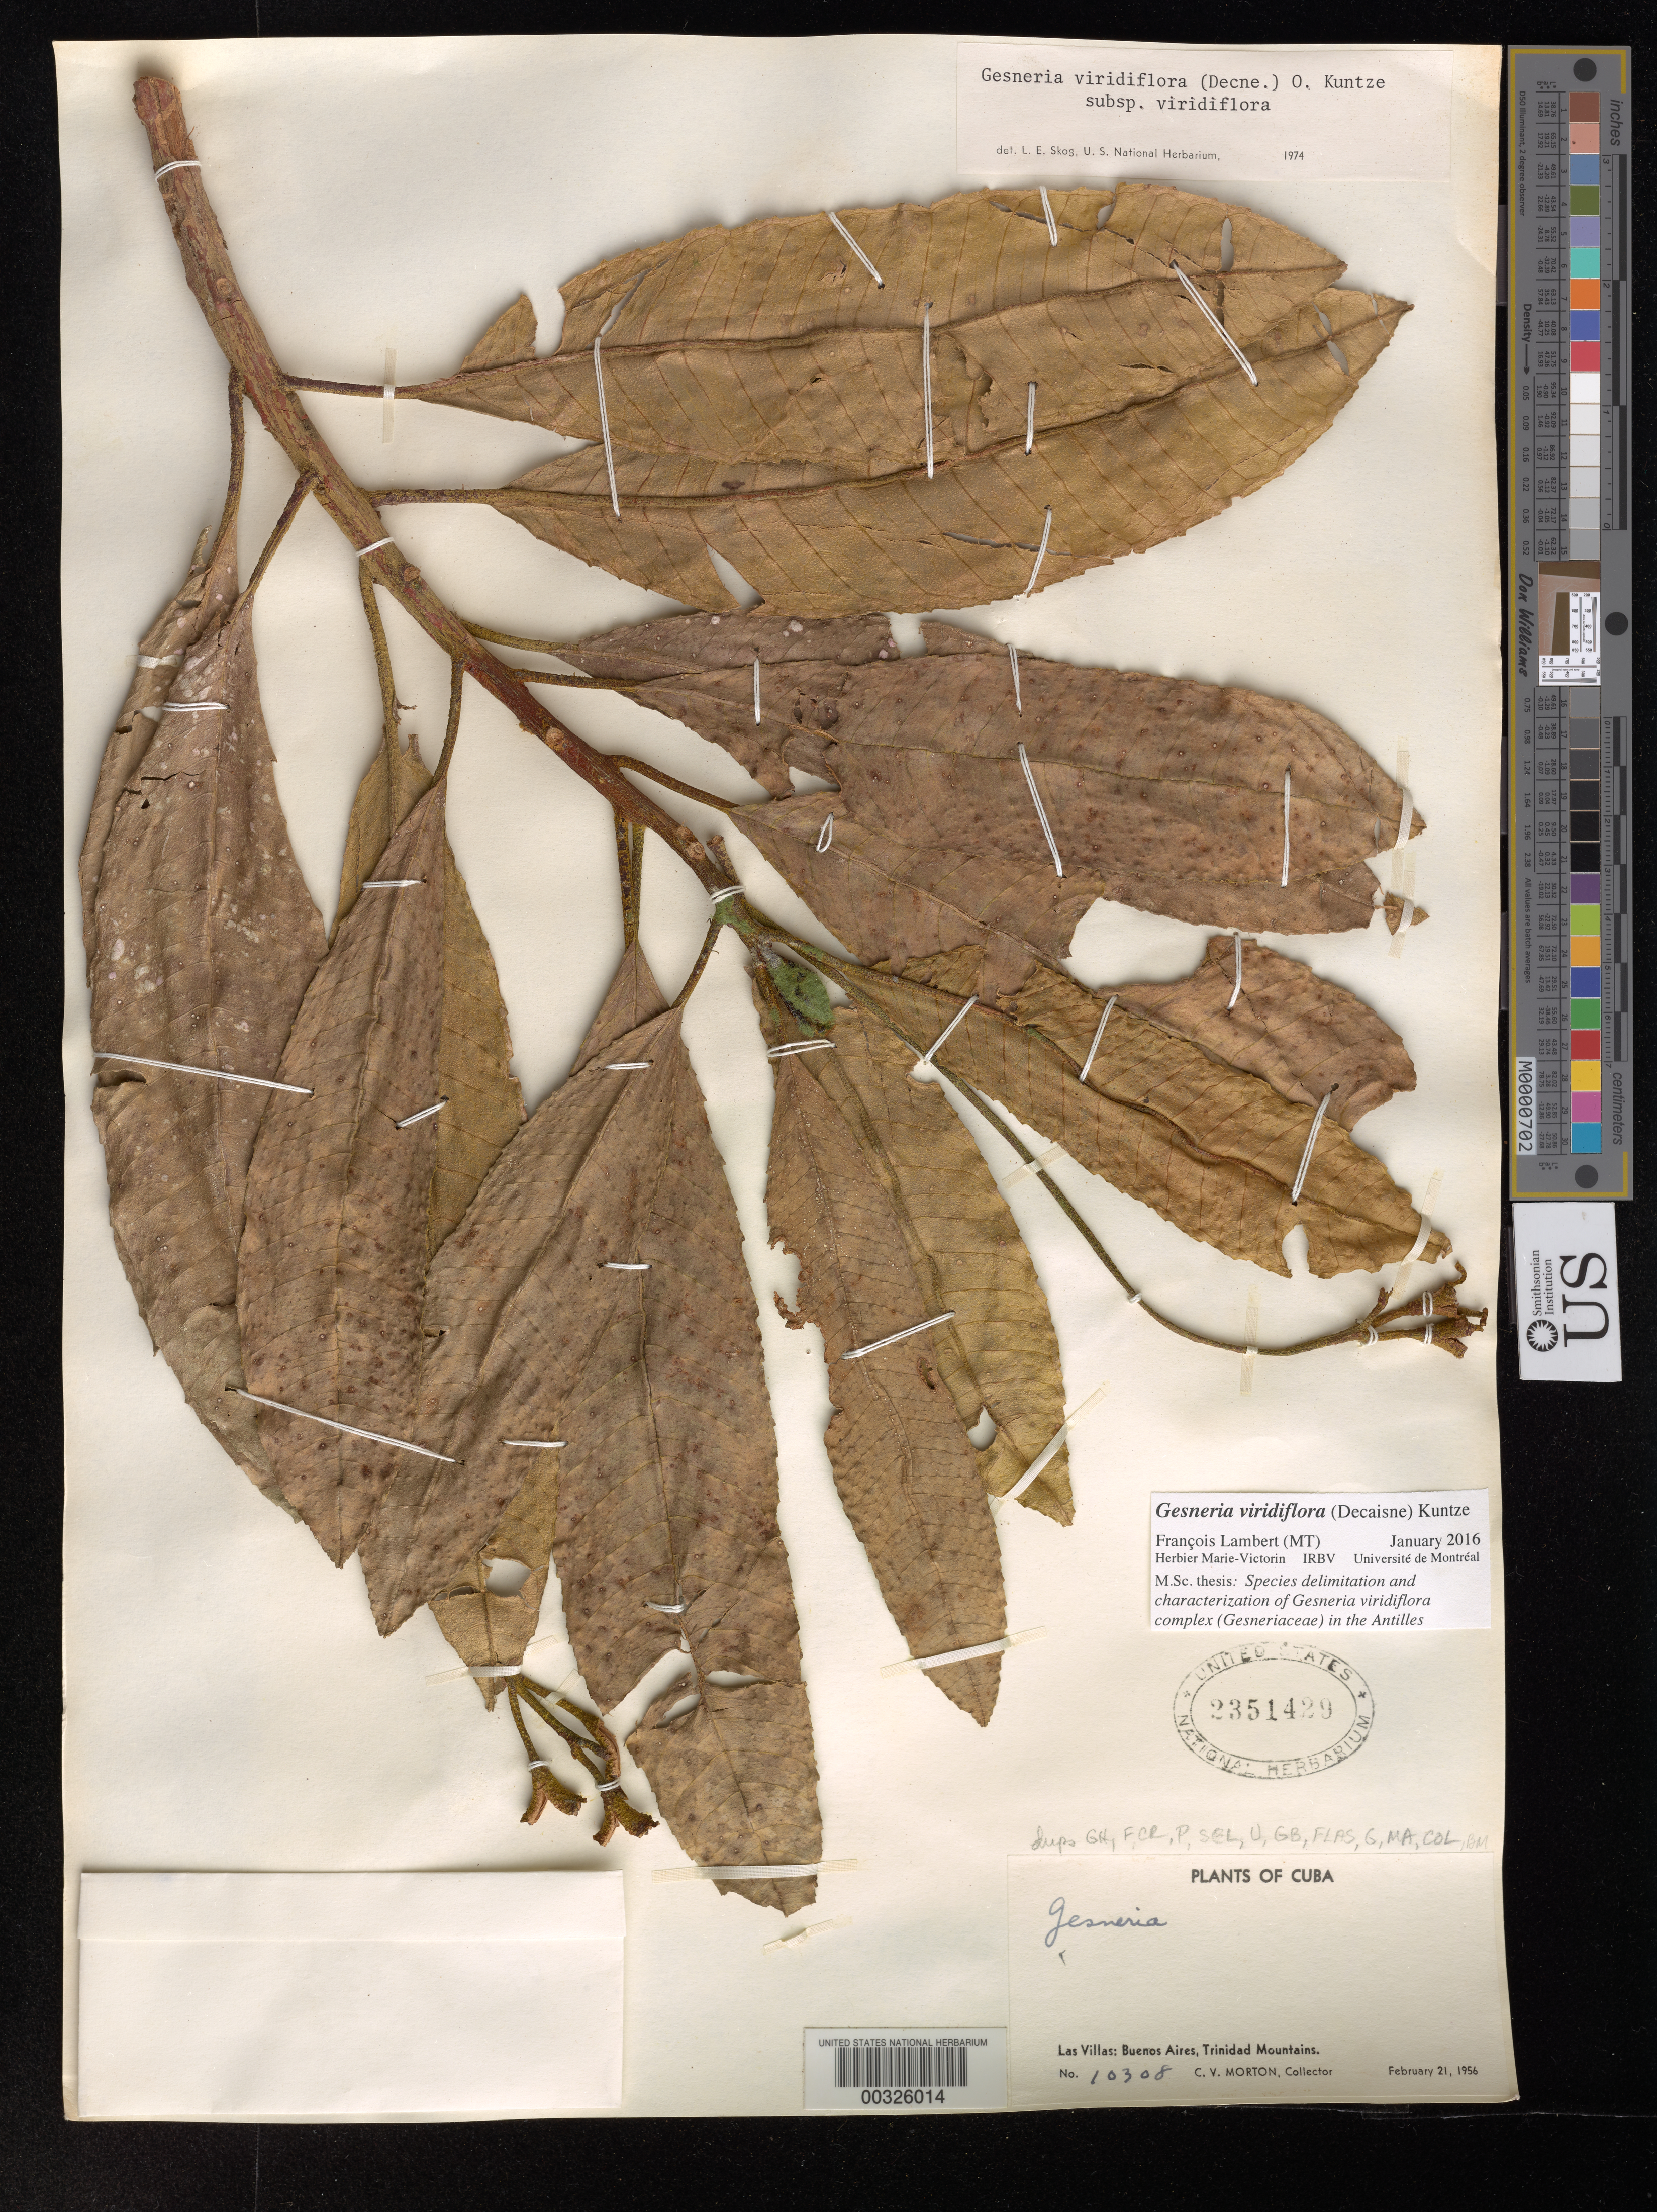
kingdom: Plantae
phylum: Tracheophyta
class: Magnoliopsida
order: Lamiales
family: Gesneriaceae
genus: Gesneria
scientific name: Gesneria viridiflora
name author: (Decne.) Kuntze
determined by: Lambert, Francois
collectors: C. V. Morton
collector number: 10308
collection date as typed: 21 Feb 1956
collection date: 1956-02-21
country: Cuba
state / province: Las Villas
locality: Buenos Aires, Trinidad Mountains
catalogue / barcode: US 2351429